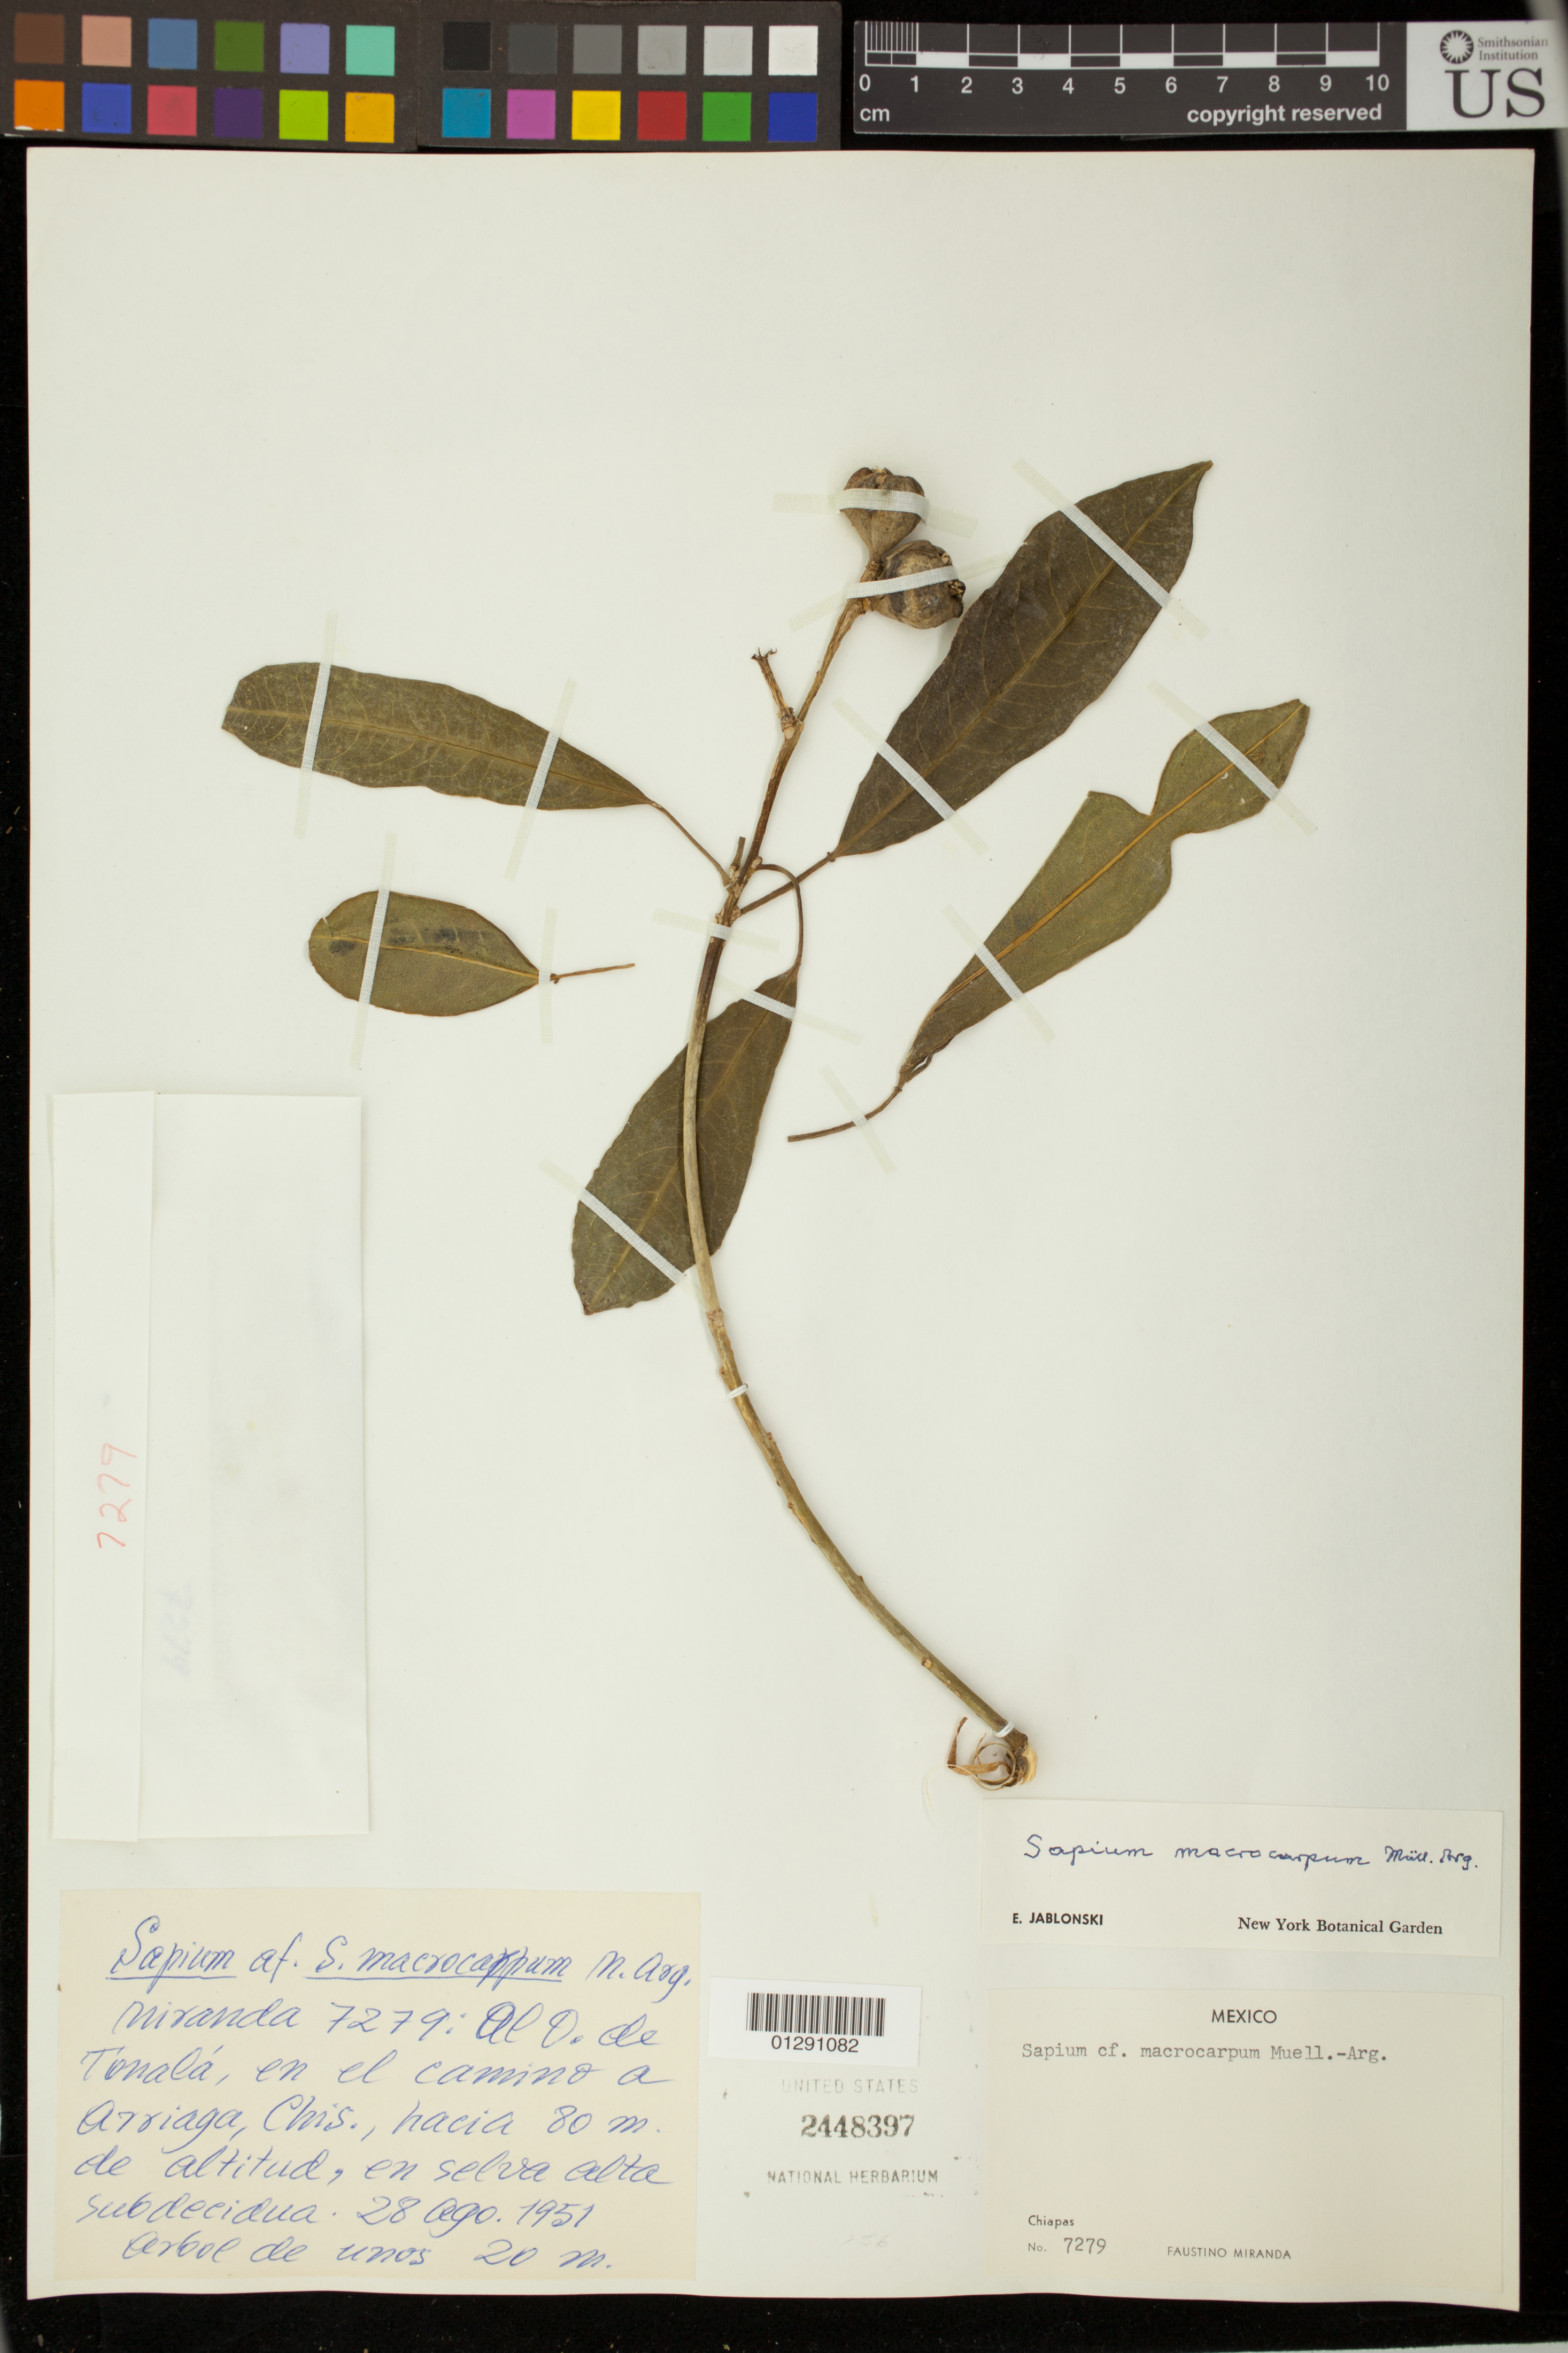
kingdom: Plantae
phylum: Tracheophyta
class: Magnoliopsida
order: Malpighiales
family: Euphorbiaceae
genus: Sapium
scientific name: Sapium macrocarpum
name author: Müll. Arg.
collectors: F. Miranda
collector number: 7279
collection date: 1951-08-28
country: Mexico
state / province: Chiapas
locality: Al O. de Tonala, en el camino a Arriaga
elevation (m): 80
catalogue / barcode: US 2448397